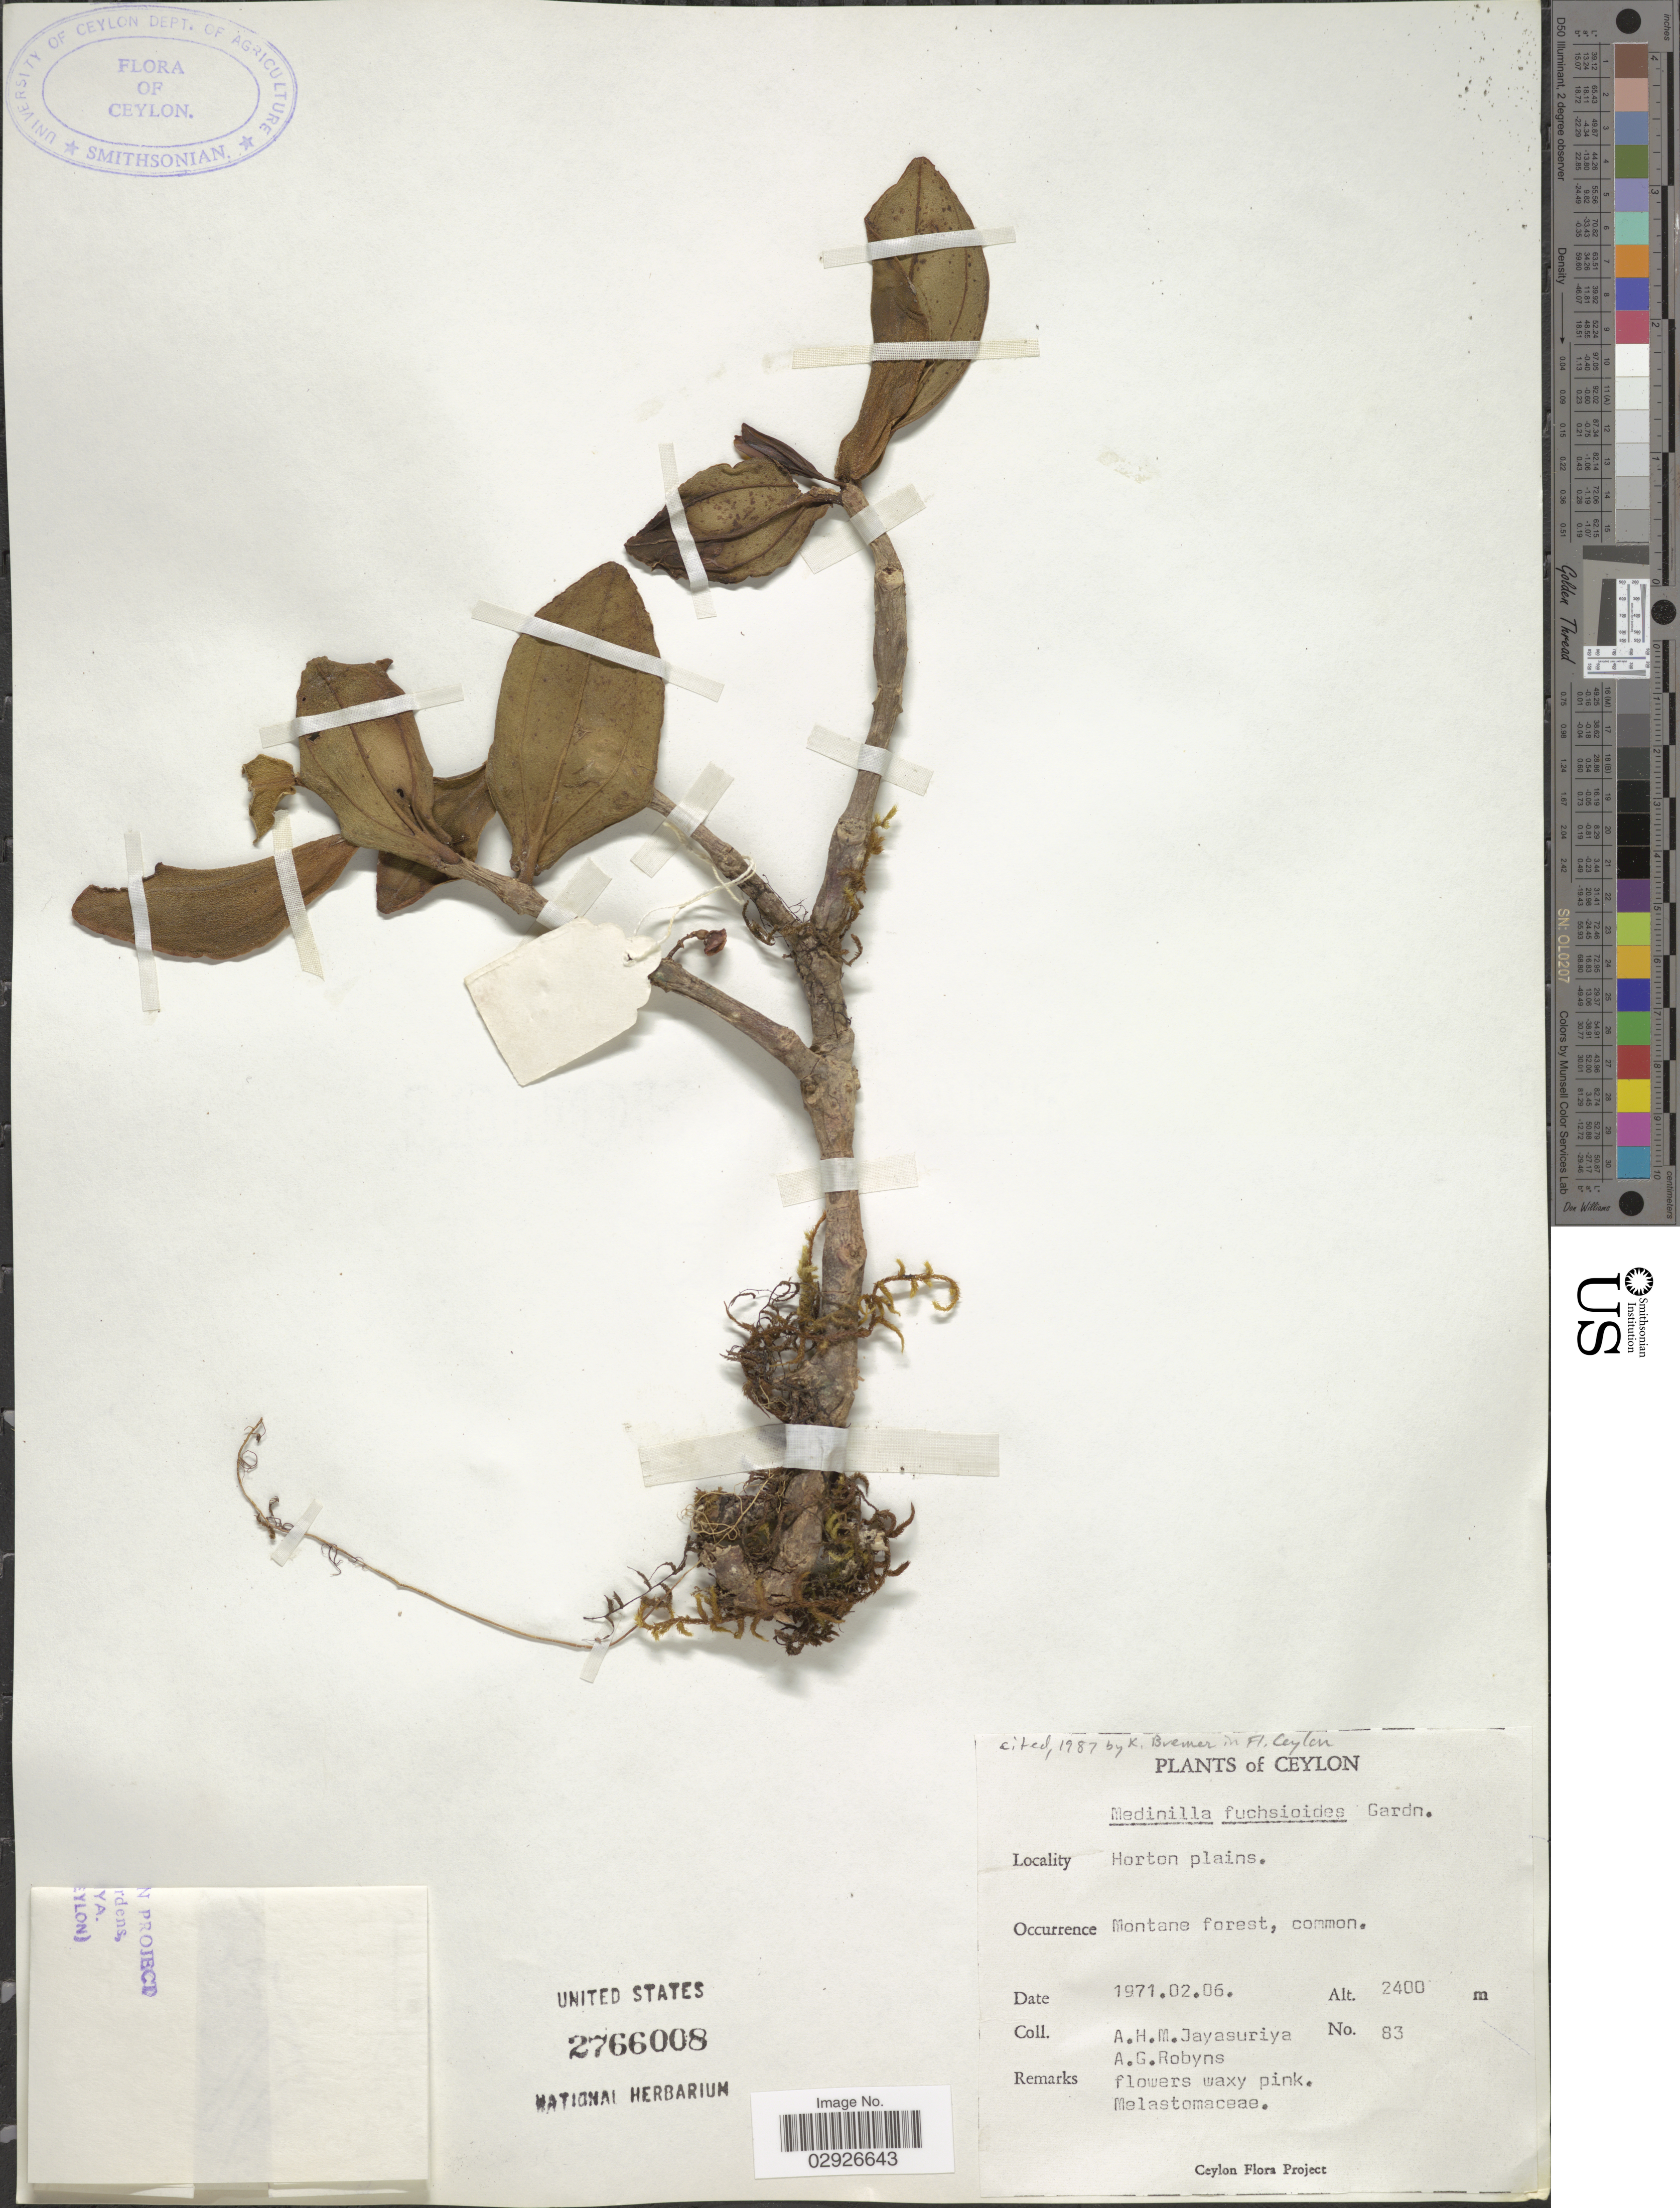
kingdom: Plantae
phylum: Tracheophyta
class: Magnoliopsida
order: Myrtales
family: Melastomataceae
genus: Medinilla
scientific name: Medinilla fuchsioides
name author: Gard.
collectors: A. H. Jayasuriya & A. G. Robyns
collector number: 83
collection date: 1971-02-06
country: Sri Lanka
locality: Ceylon. Horton plains.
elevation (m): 2400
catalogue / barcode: US 2766008